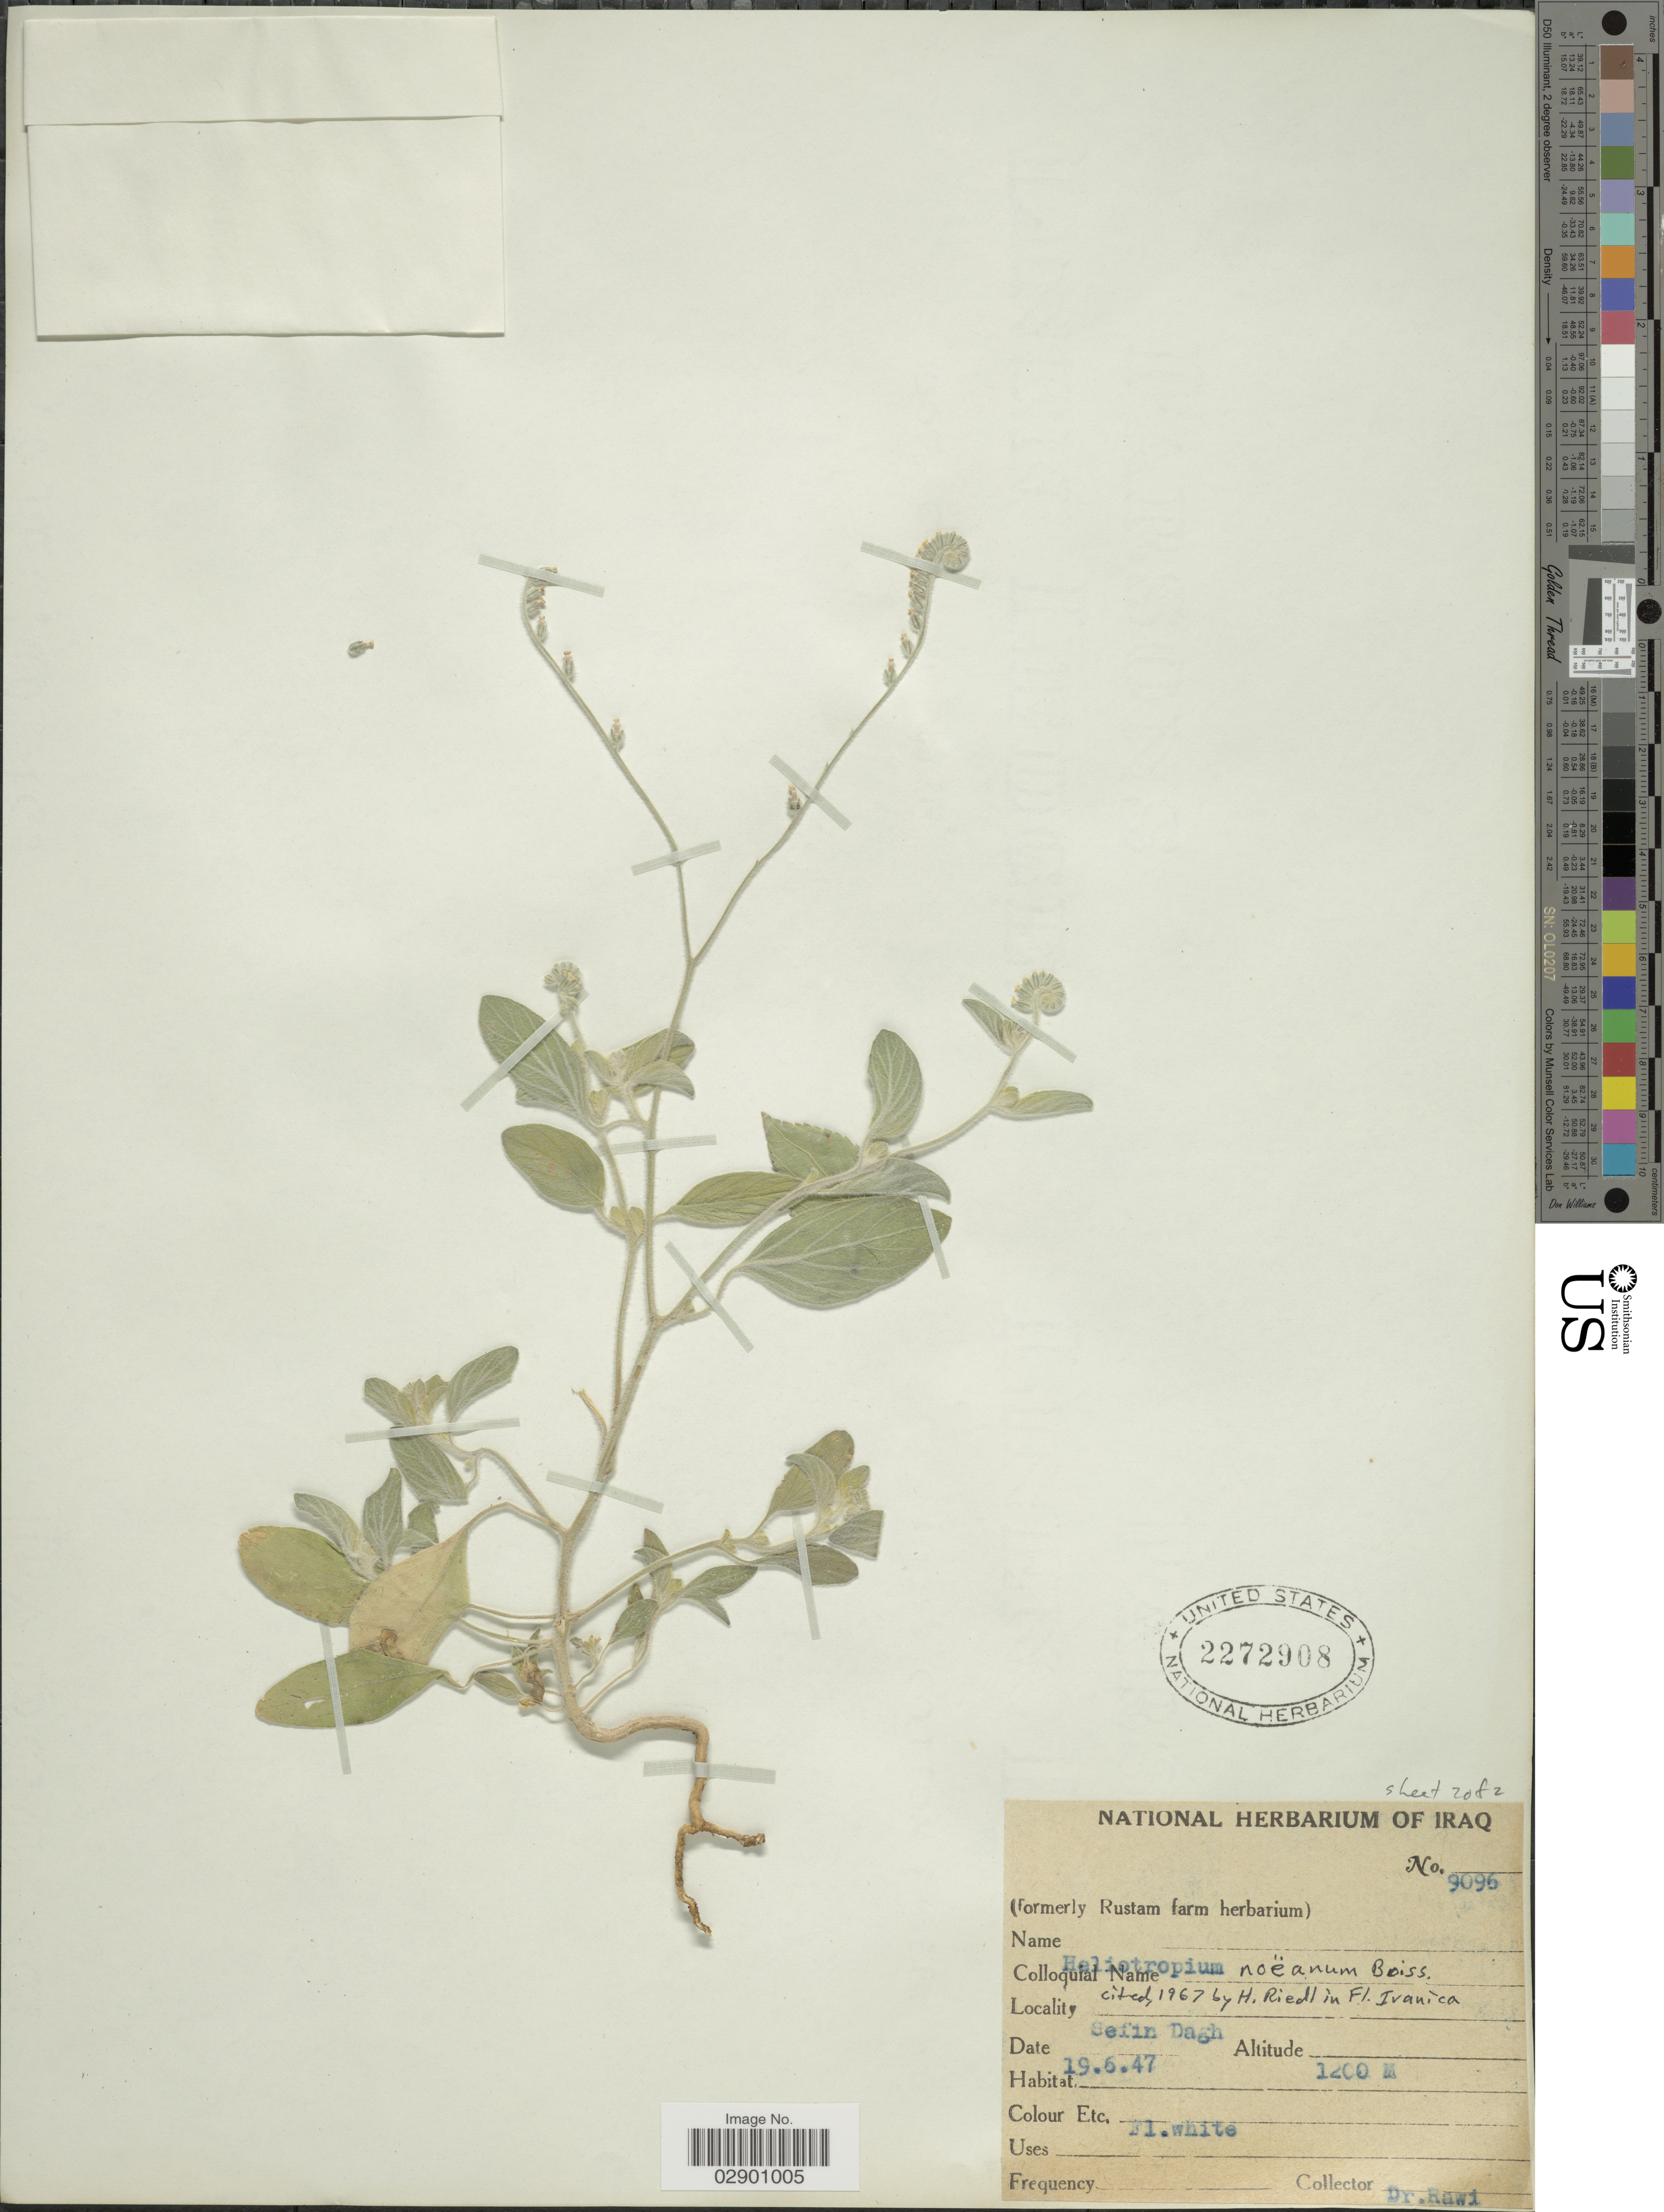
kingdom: Plantae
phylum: Tracheophyta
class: Magnoliopsida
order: Boraginales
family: Heliotropiaceae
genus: Heliotropium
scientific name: Heliotropium noeanum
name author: Boiss.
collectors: -. Rawi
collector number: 9096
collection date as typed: Transcribed d/m/y: 19/6/47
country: Iraq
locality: Sefin Dagh.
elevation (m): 1200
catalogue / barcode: US 2272908